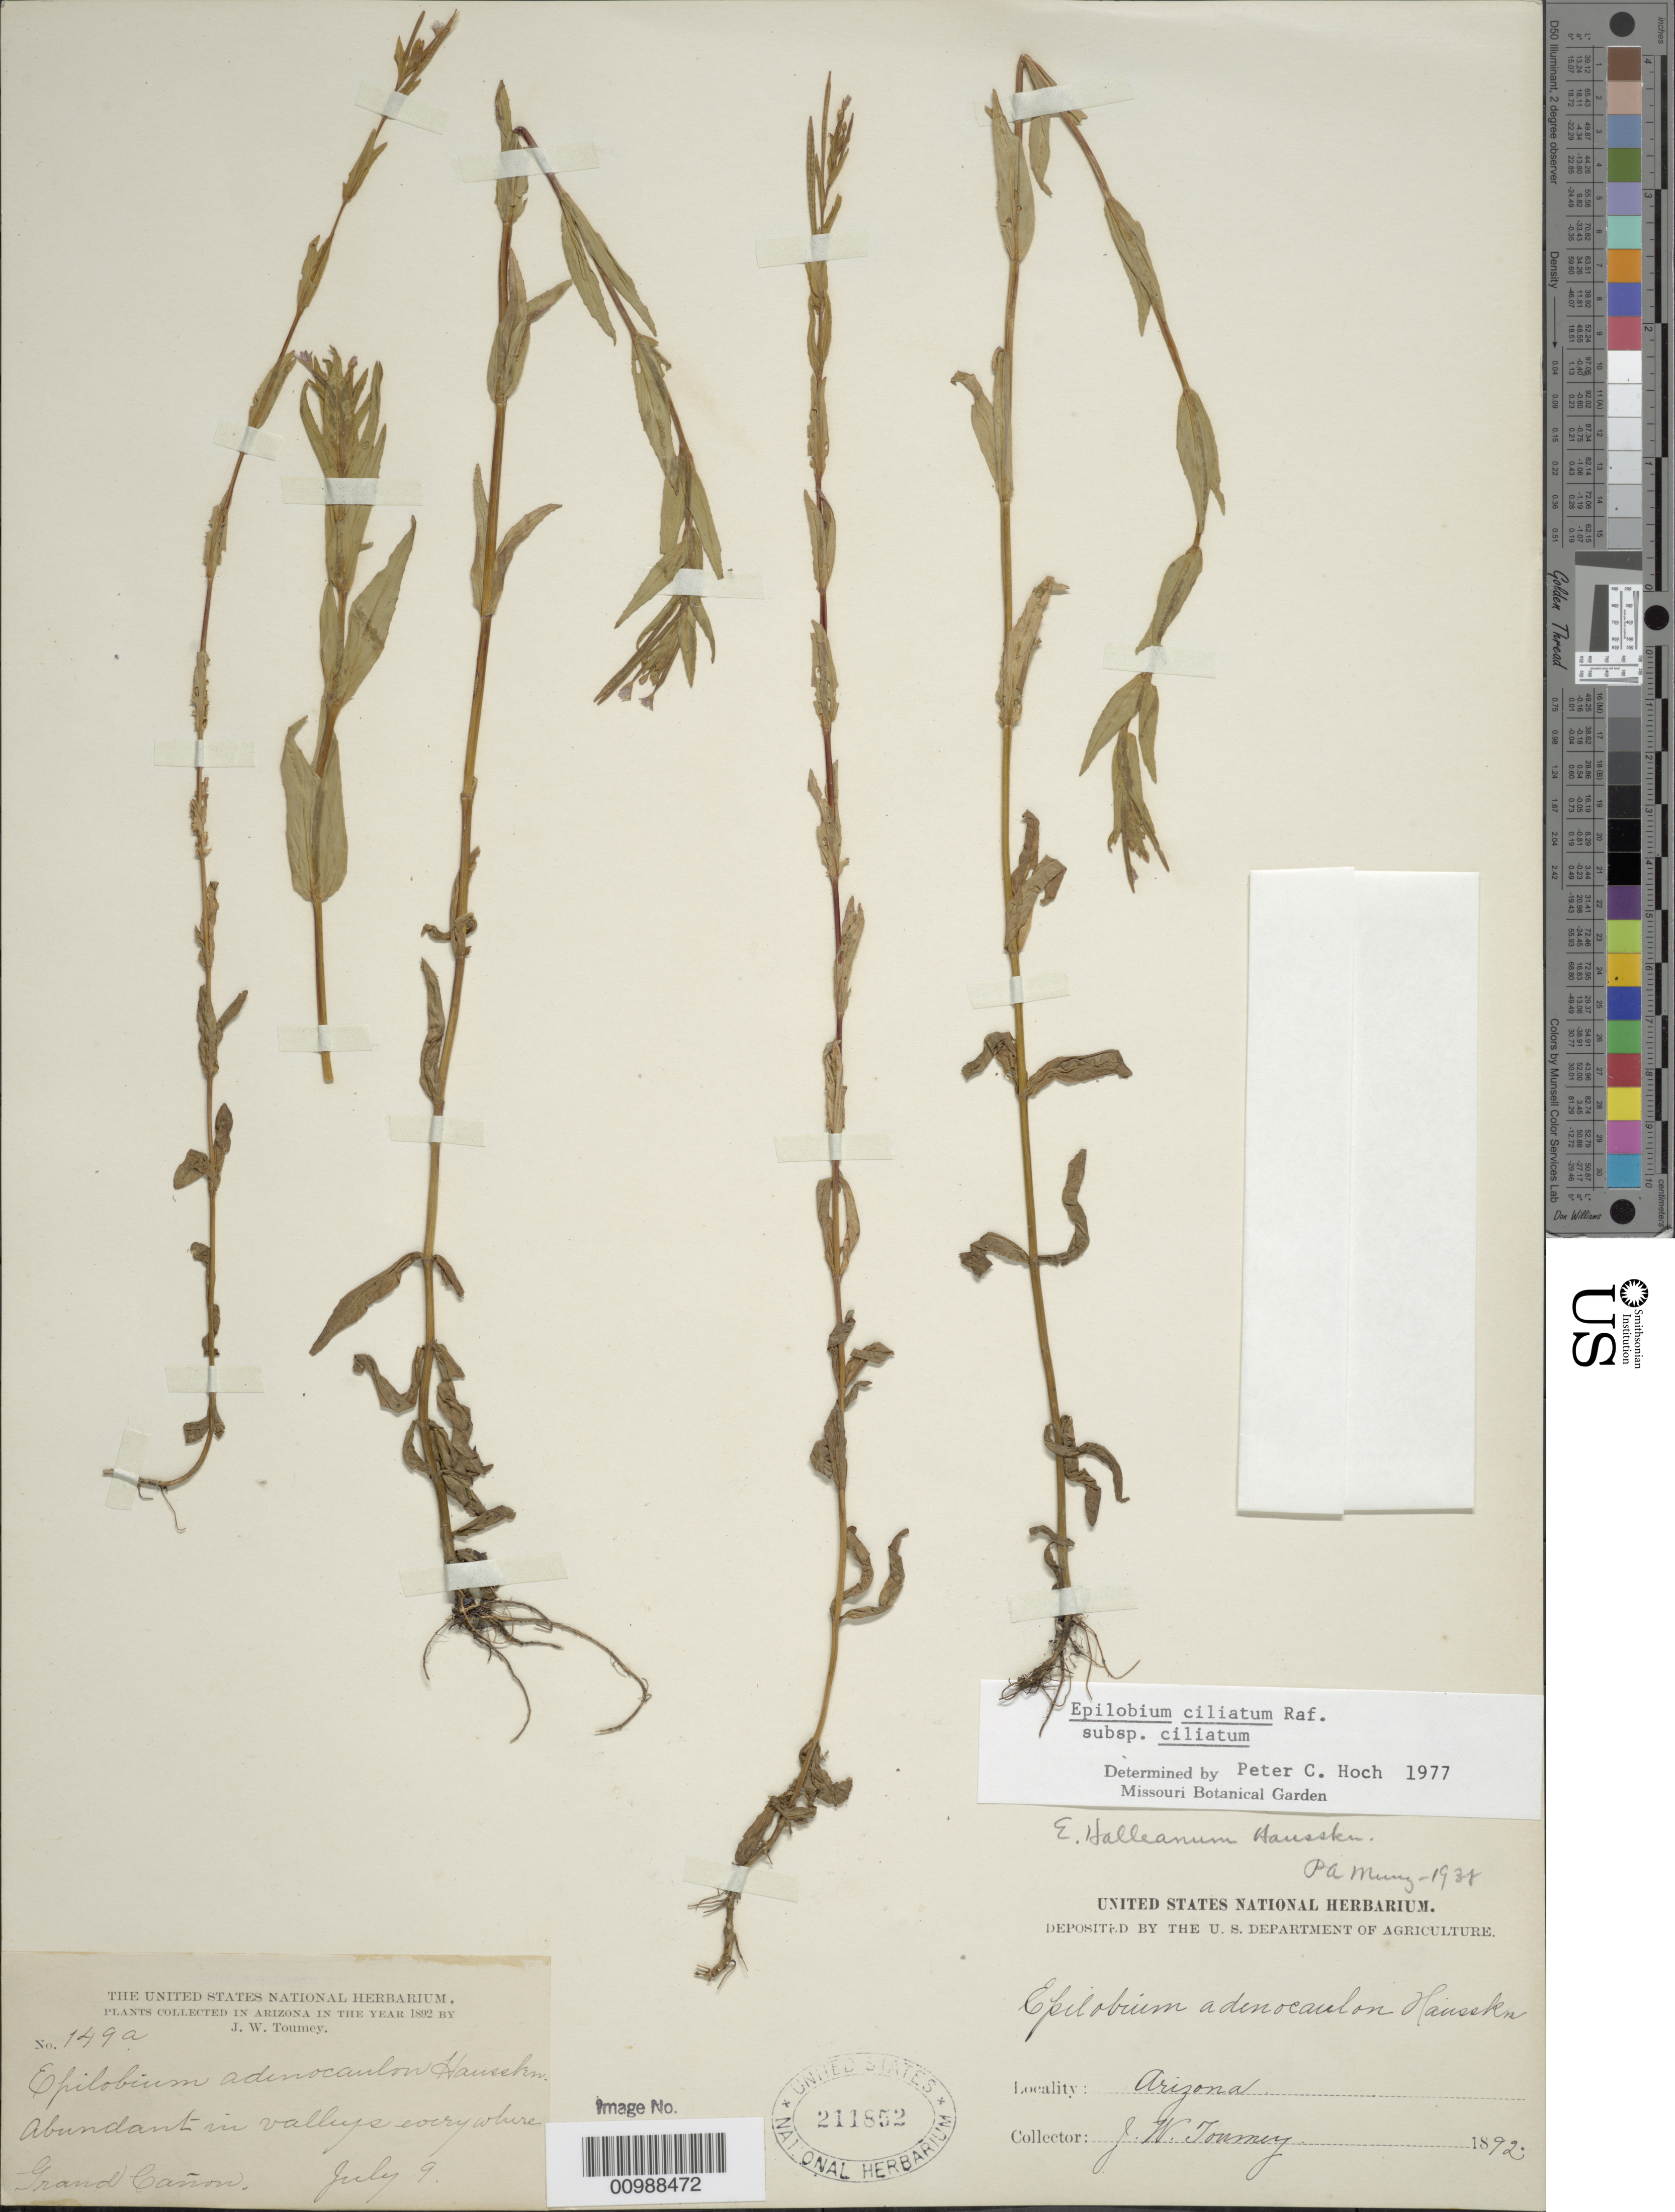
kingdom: Plantae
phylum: Tracheophyta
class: Magnoliopsida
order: Myrtales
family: Onagraceae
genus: Epilobium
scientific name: Epilobium ciliatum subsp. ciliatum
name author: Raf.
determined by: Hoch, P. C.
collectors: J. W. Toumey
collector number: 149A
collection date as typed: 09 Jul 1892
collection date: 1892-07-09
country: United States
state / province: Arizona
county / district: Coconino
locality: Grand Canyon. Abundant in valleys everywhere.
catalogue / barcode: US 211852